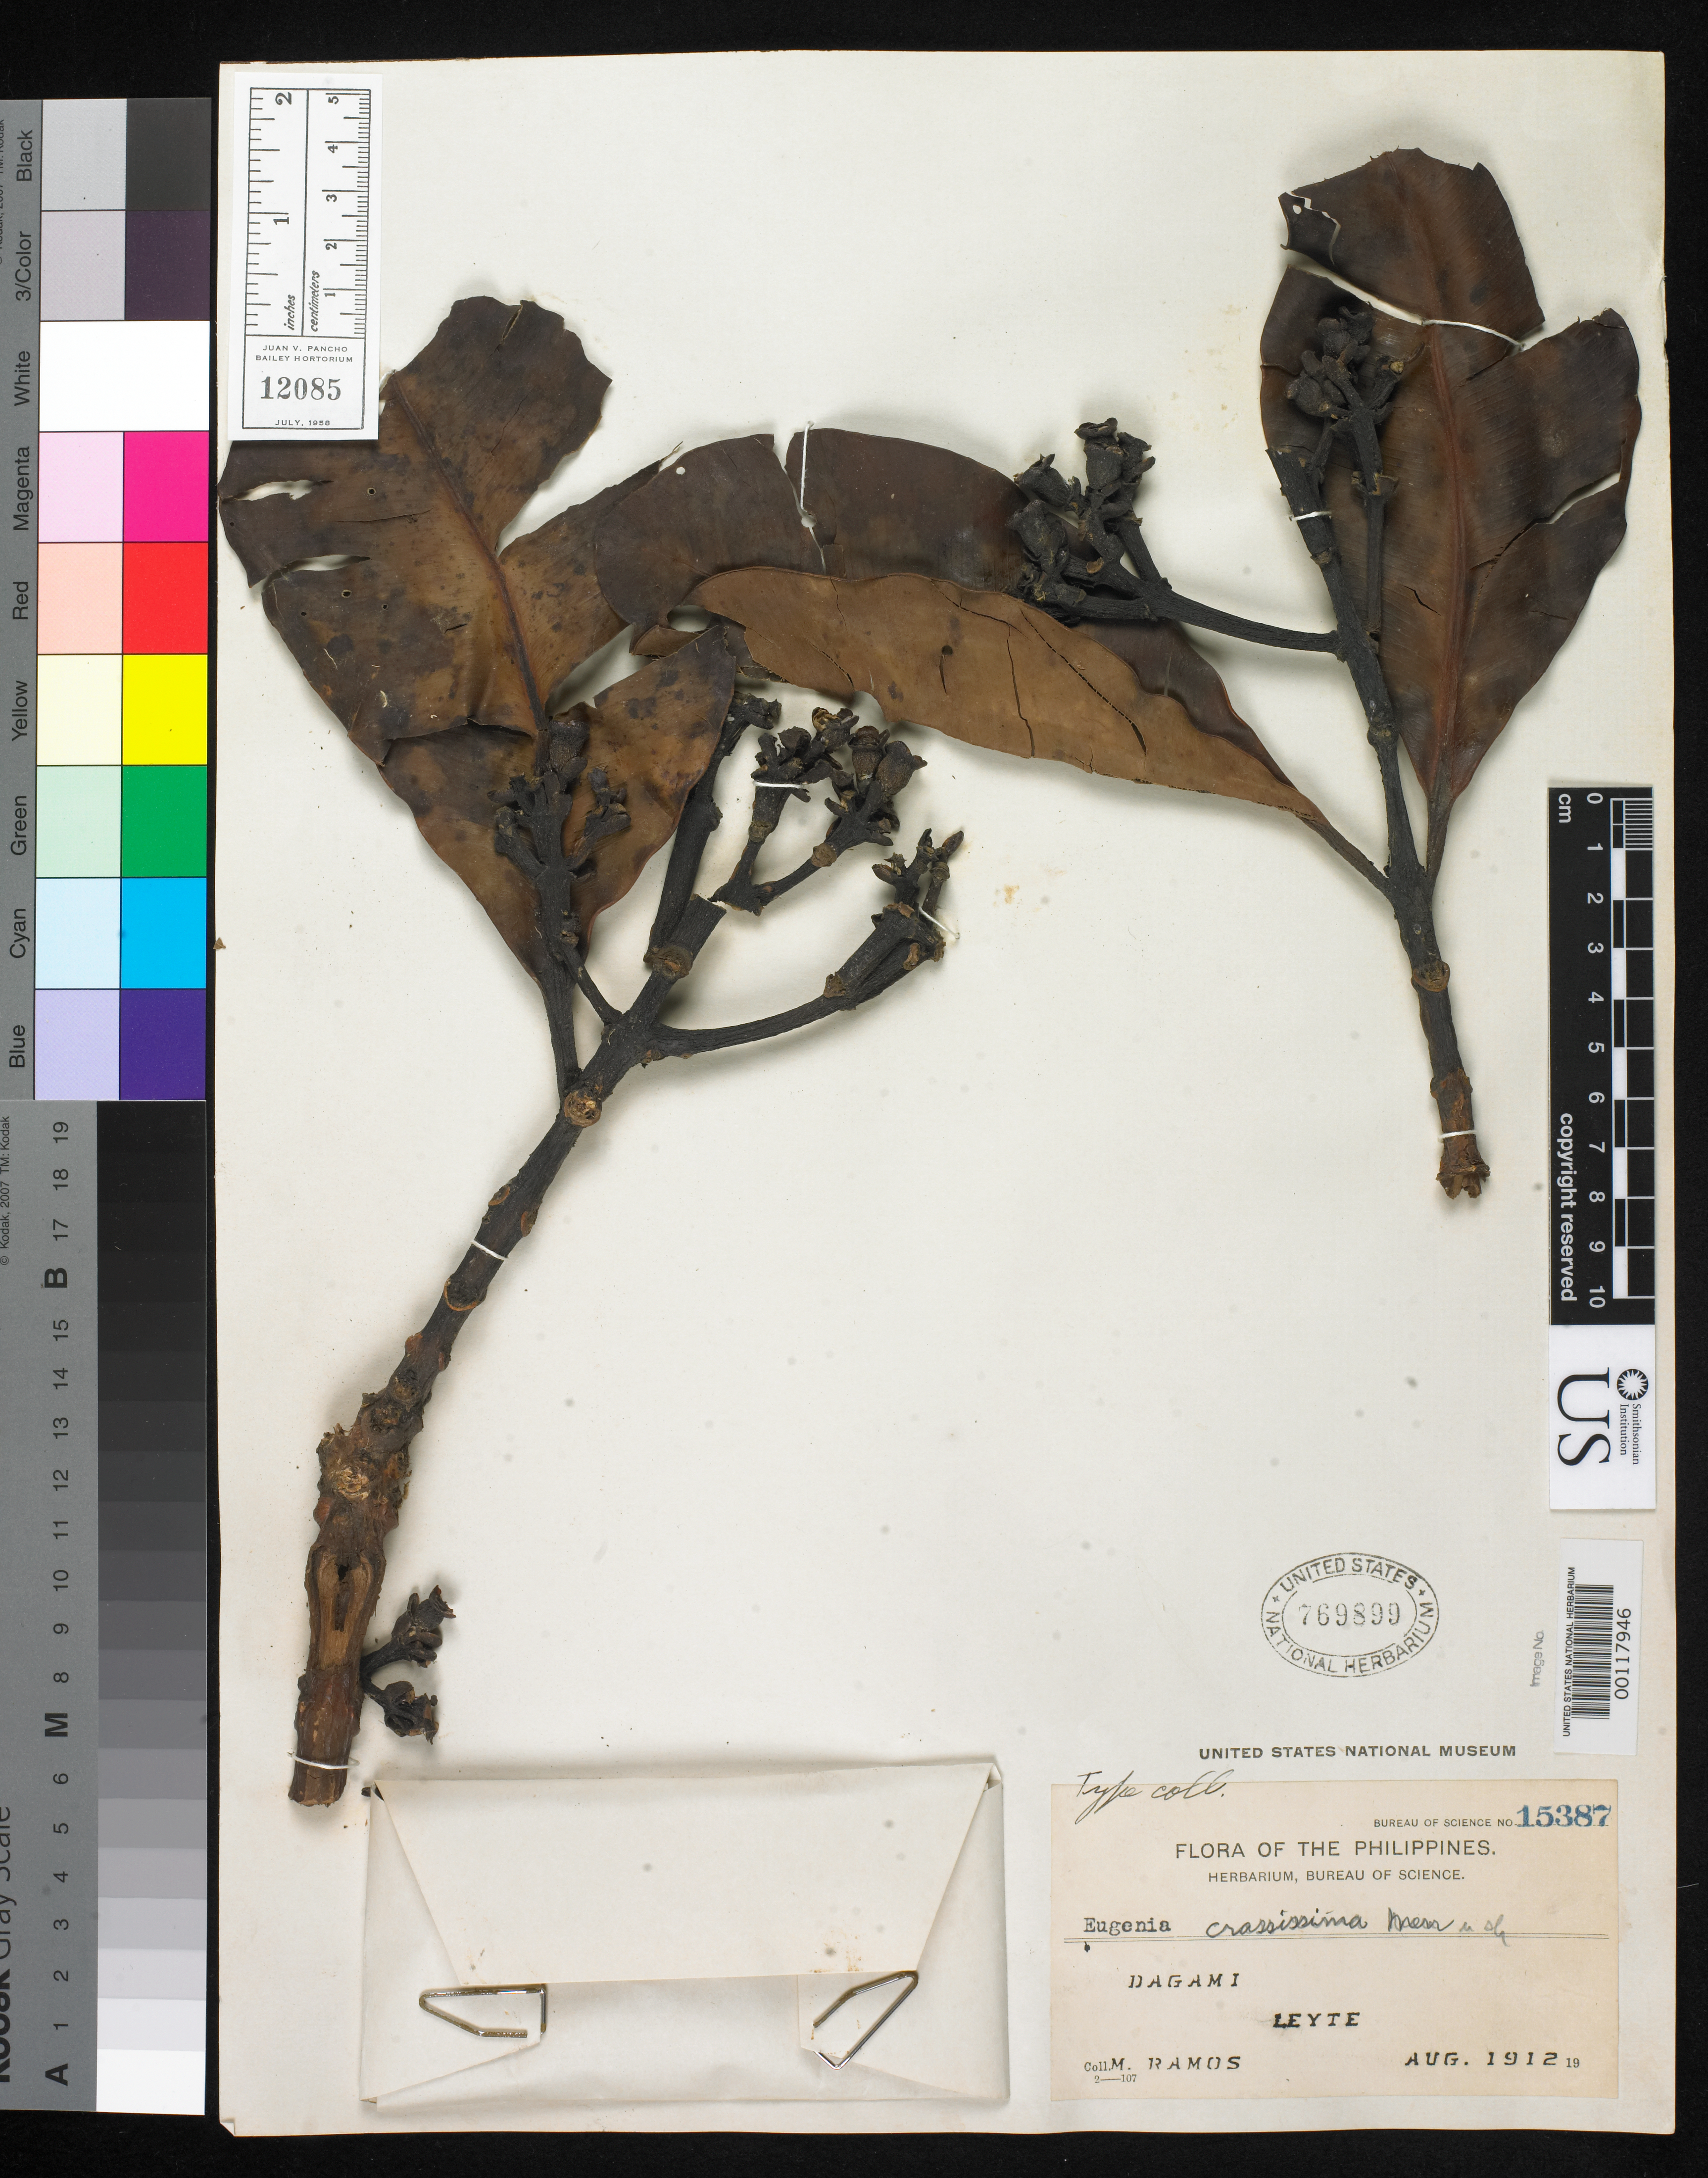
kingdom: Plantae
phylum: Tracheophyta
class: Magnoliopsida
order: Myrtales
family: Myrtaceae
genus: Eugenia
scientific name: Eugenia crassissima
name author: Merr.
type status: Isotype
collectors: M. Ramos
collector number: Bur. Sci. 1538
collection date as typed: Aug 1912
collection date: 1912-08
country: Philippines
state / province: Eastern Visayas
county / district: Leyte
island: Leyte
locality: Dagami.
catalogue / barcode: US 769899